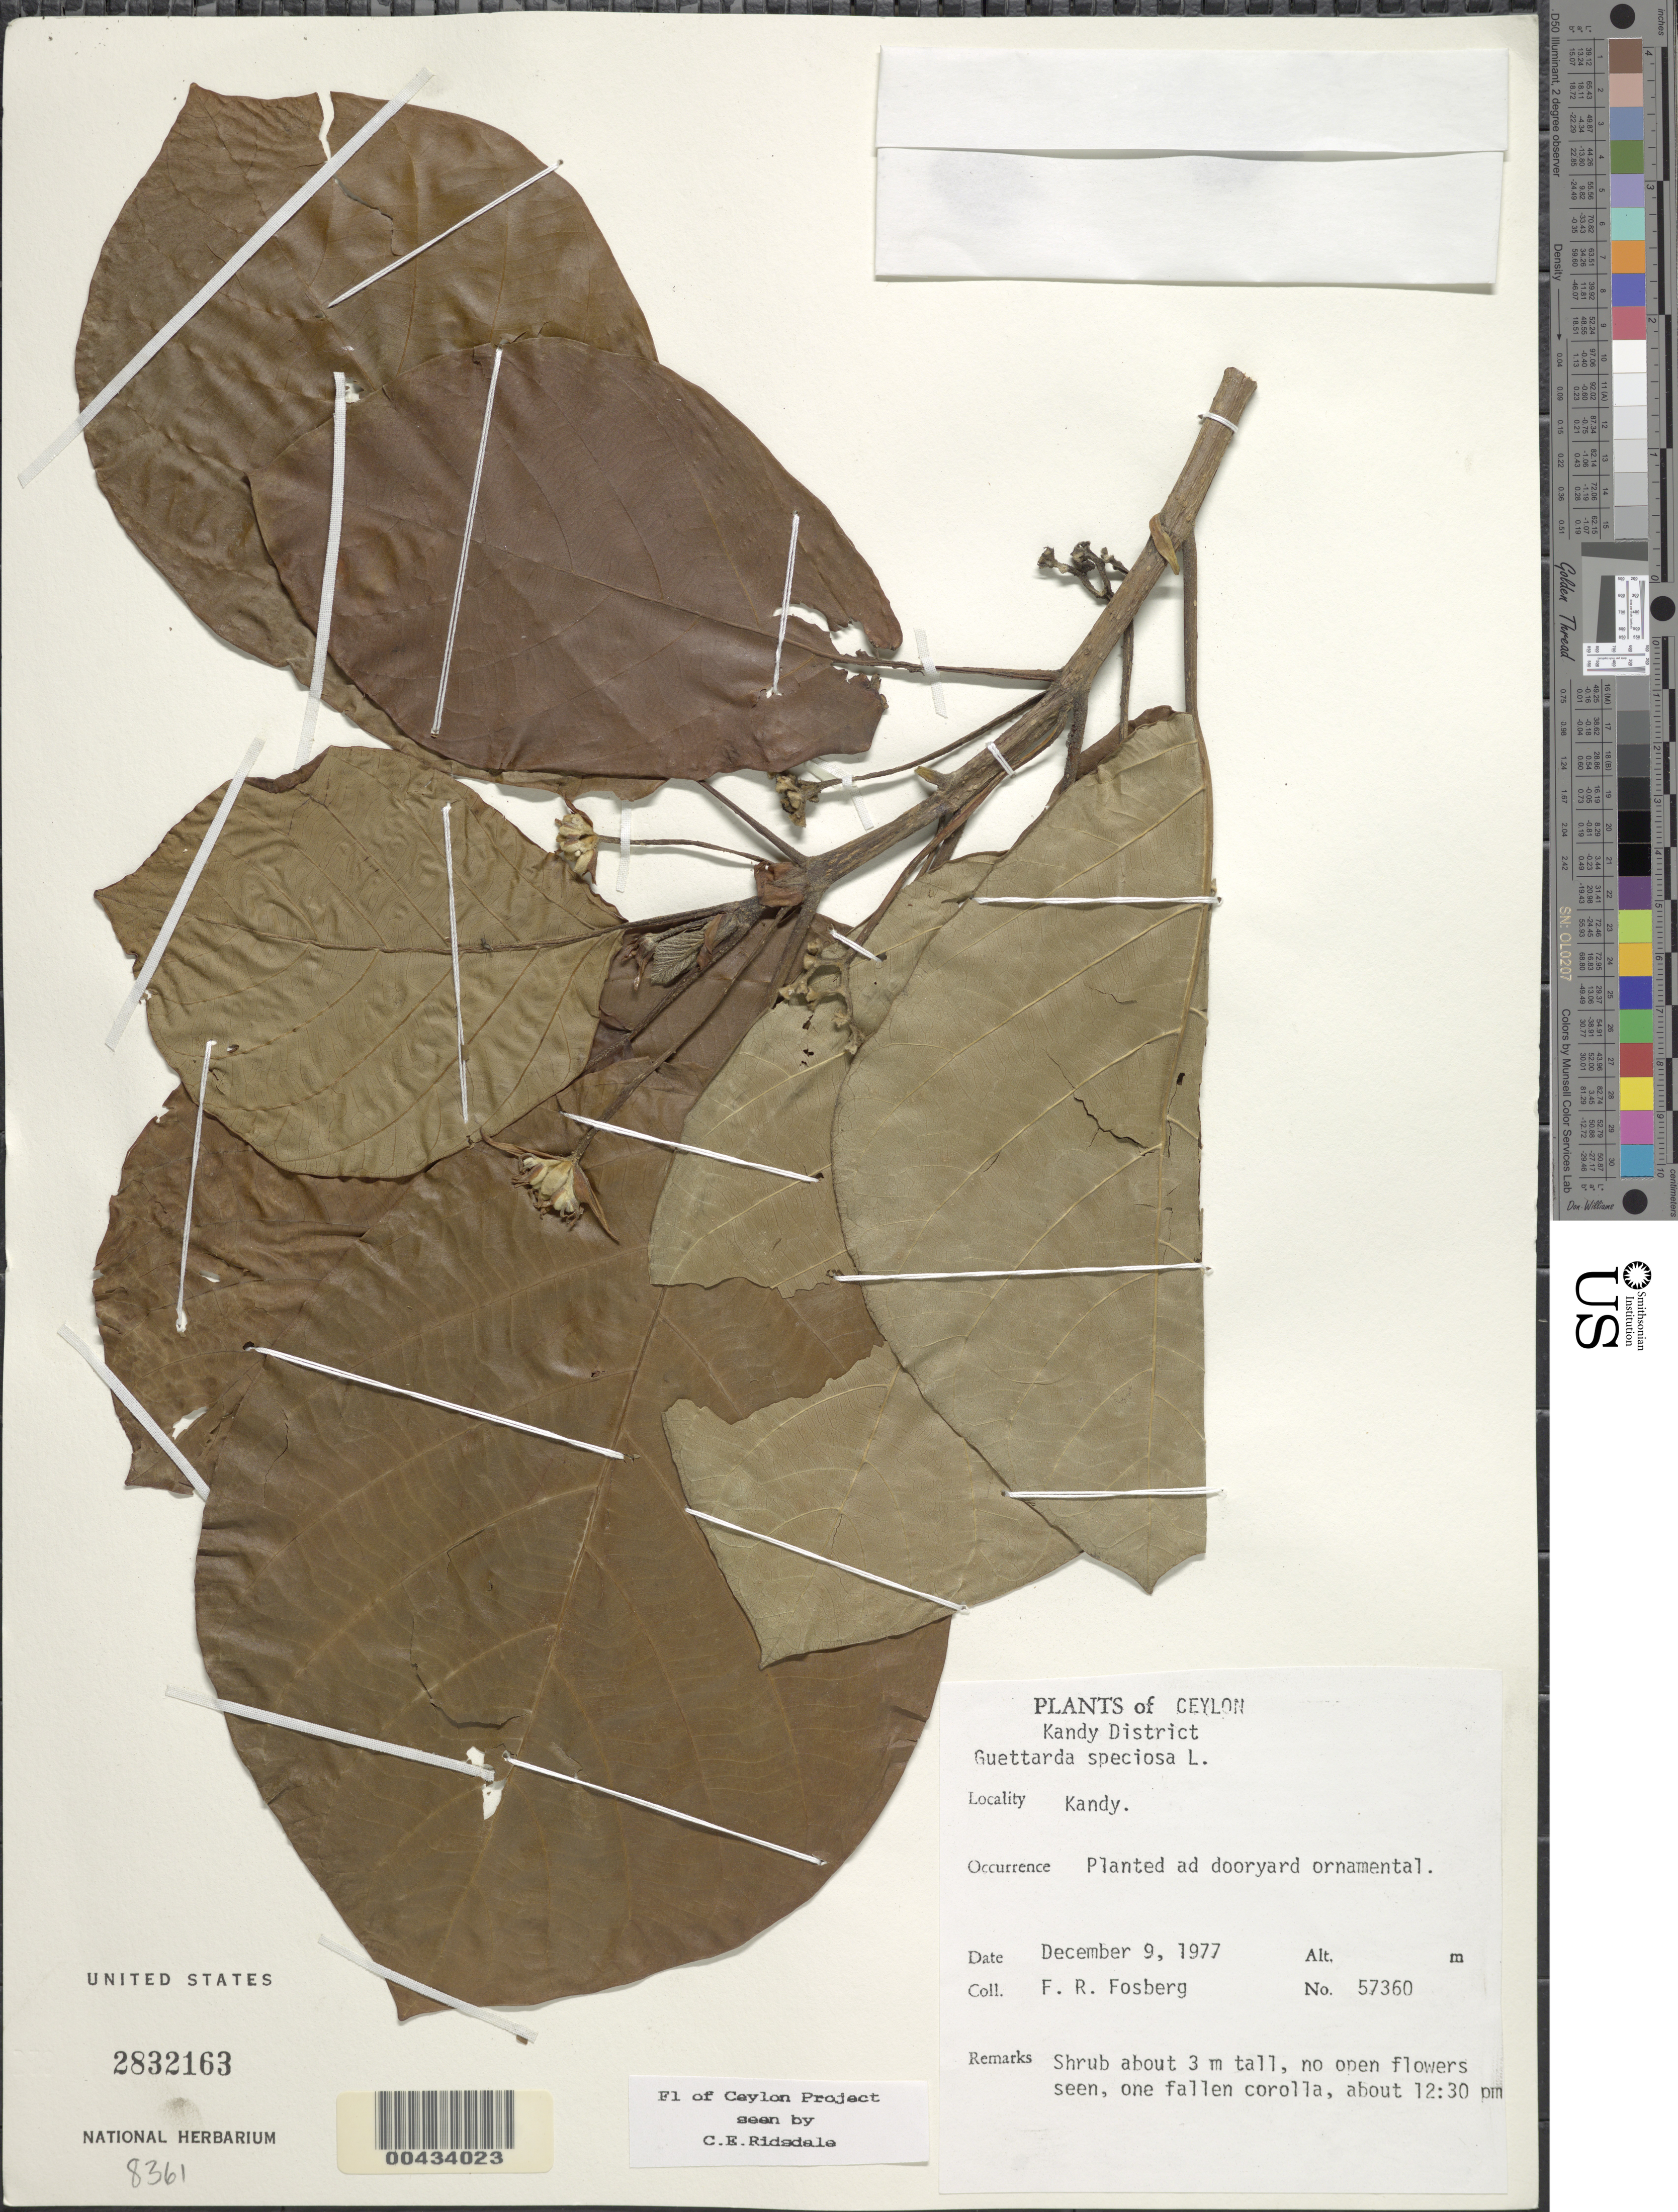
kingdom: Plantae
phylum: Tracheophyta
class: Magnoliopsida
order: Gentianales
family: Rubiaceae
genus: Guettarda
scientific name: Guettarda speciosa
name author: L.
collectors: F. R. Fosberg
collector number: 57360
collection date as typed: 09 Dec 1977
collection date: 1977-12-09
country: Sri Lanka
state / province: Central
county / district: Kandy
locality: Kandy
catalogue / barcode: US 2832163